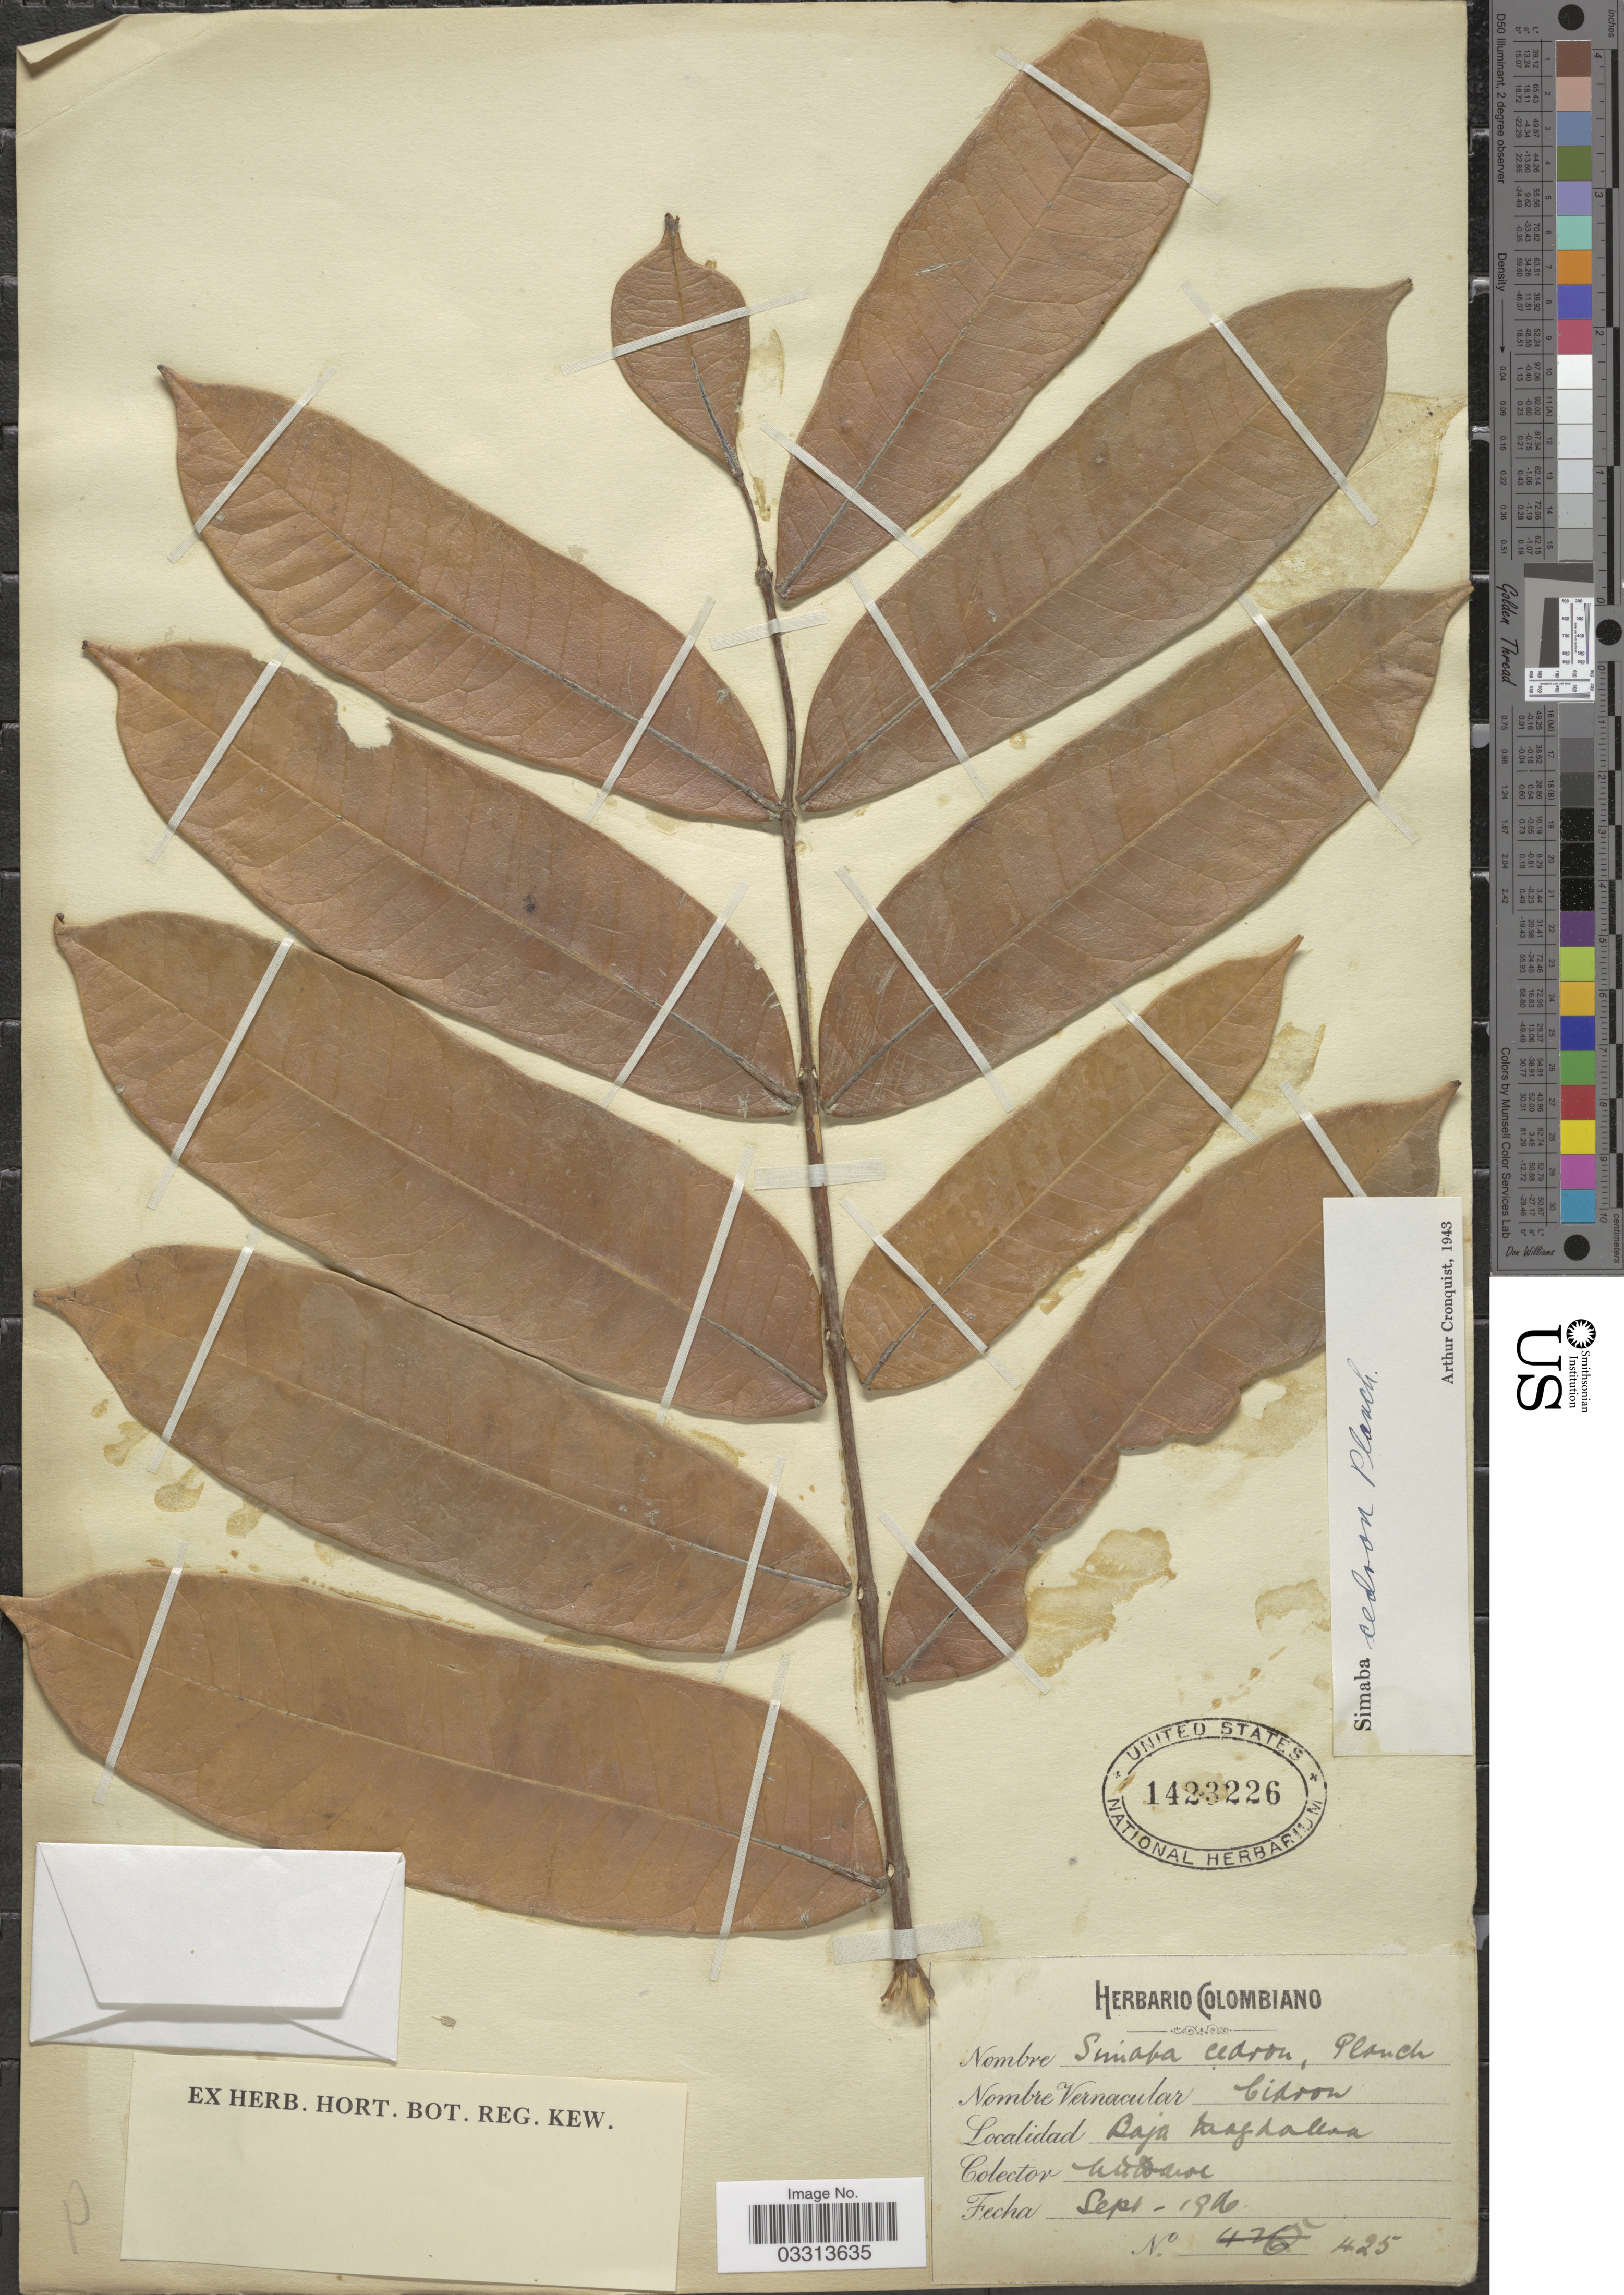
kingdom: Plantae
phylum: Tracheophyta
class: Magnoliopsida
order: Sapindales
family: Simaroubaceae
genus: Homalolepis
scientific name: Homalolepis cedron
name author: (Planch.) Devecchi & Pirani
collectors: M. T. Dawe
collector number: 425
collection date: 1906-09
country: Colombia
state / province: Magdalena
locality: Baja Magdalena.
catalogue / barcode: US 1423226